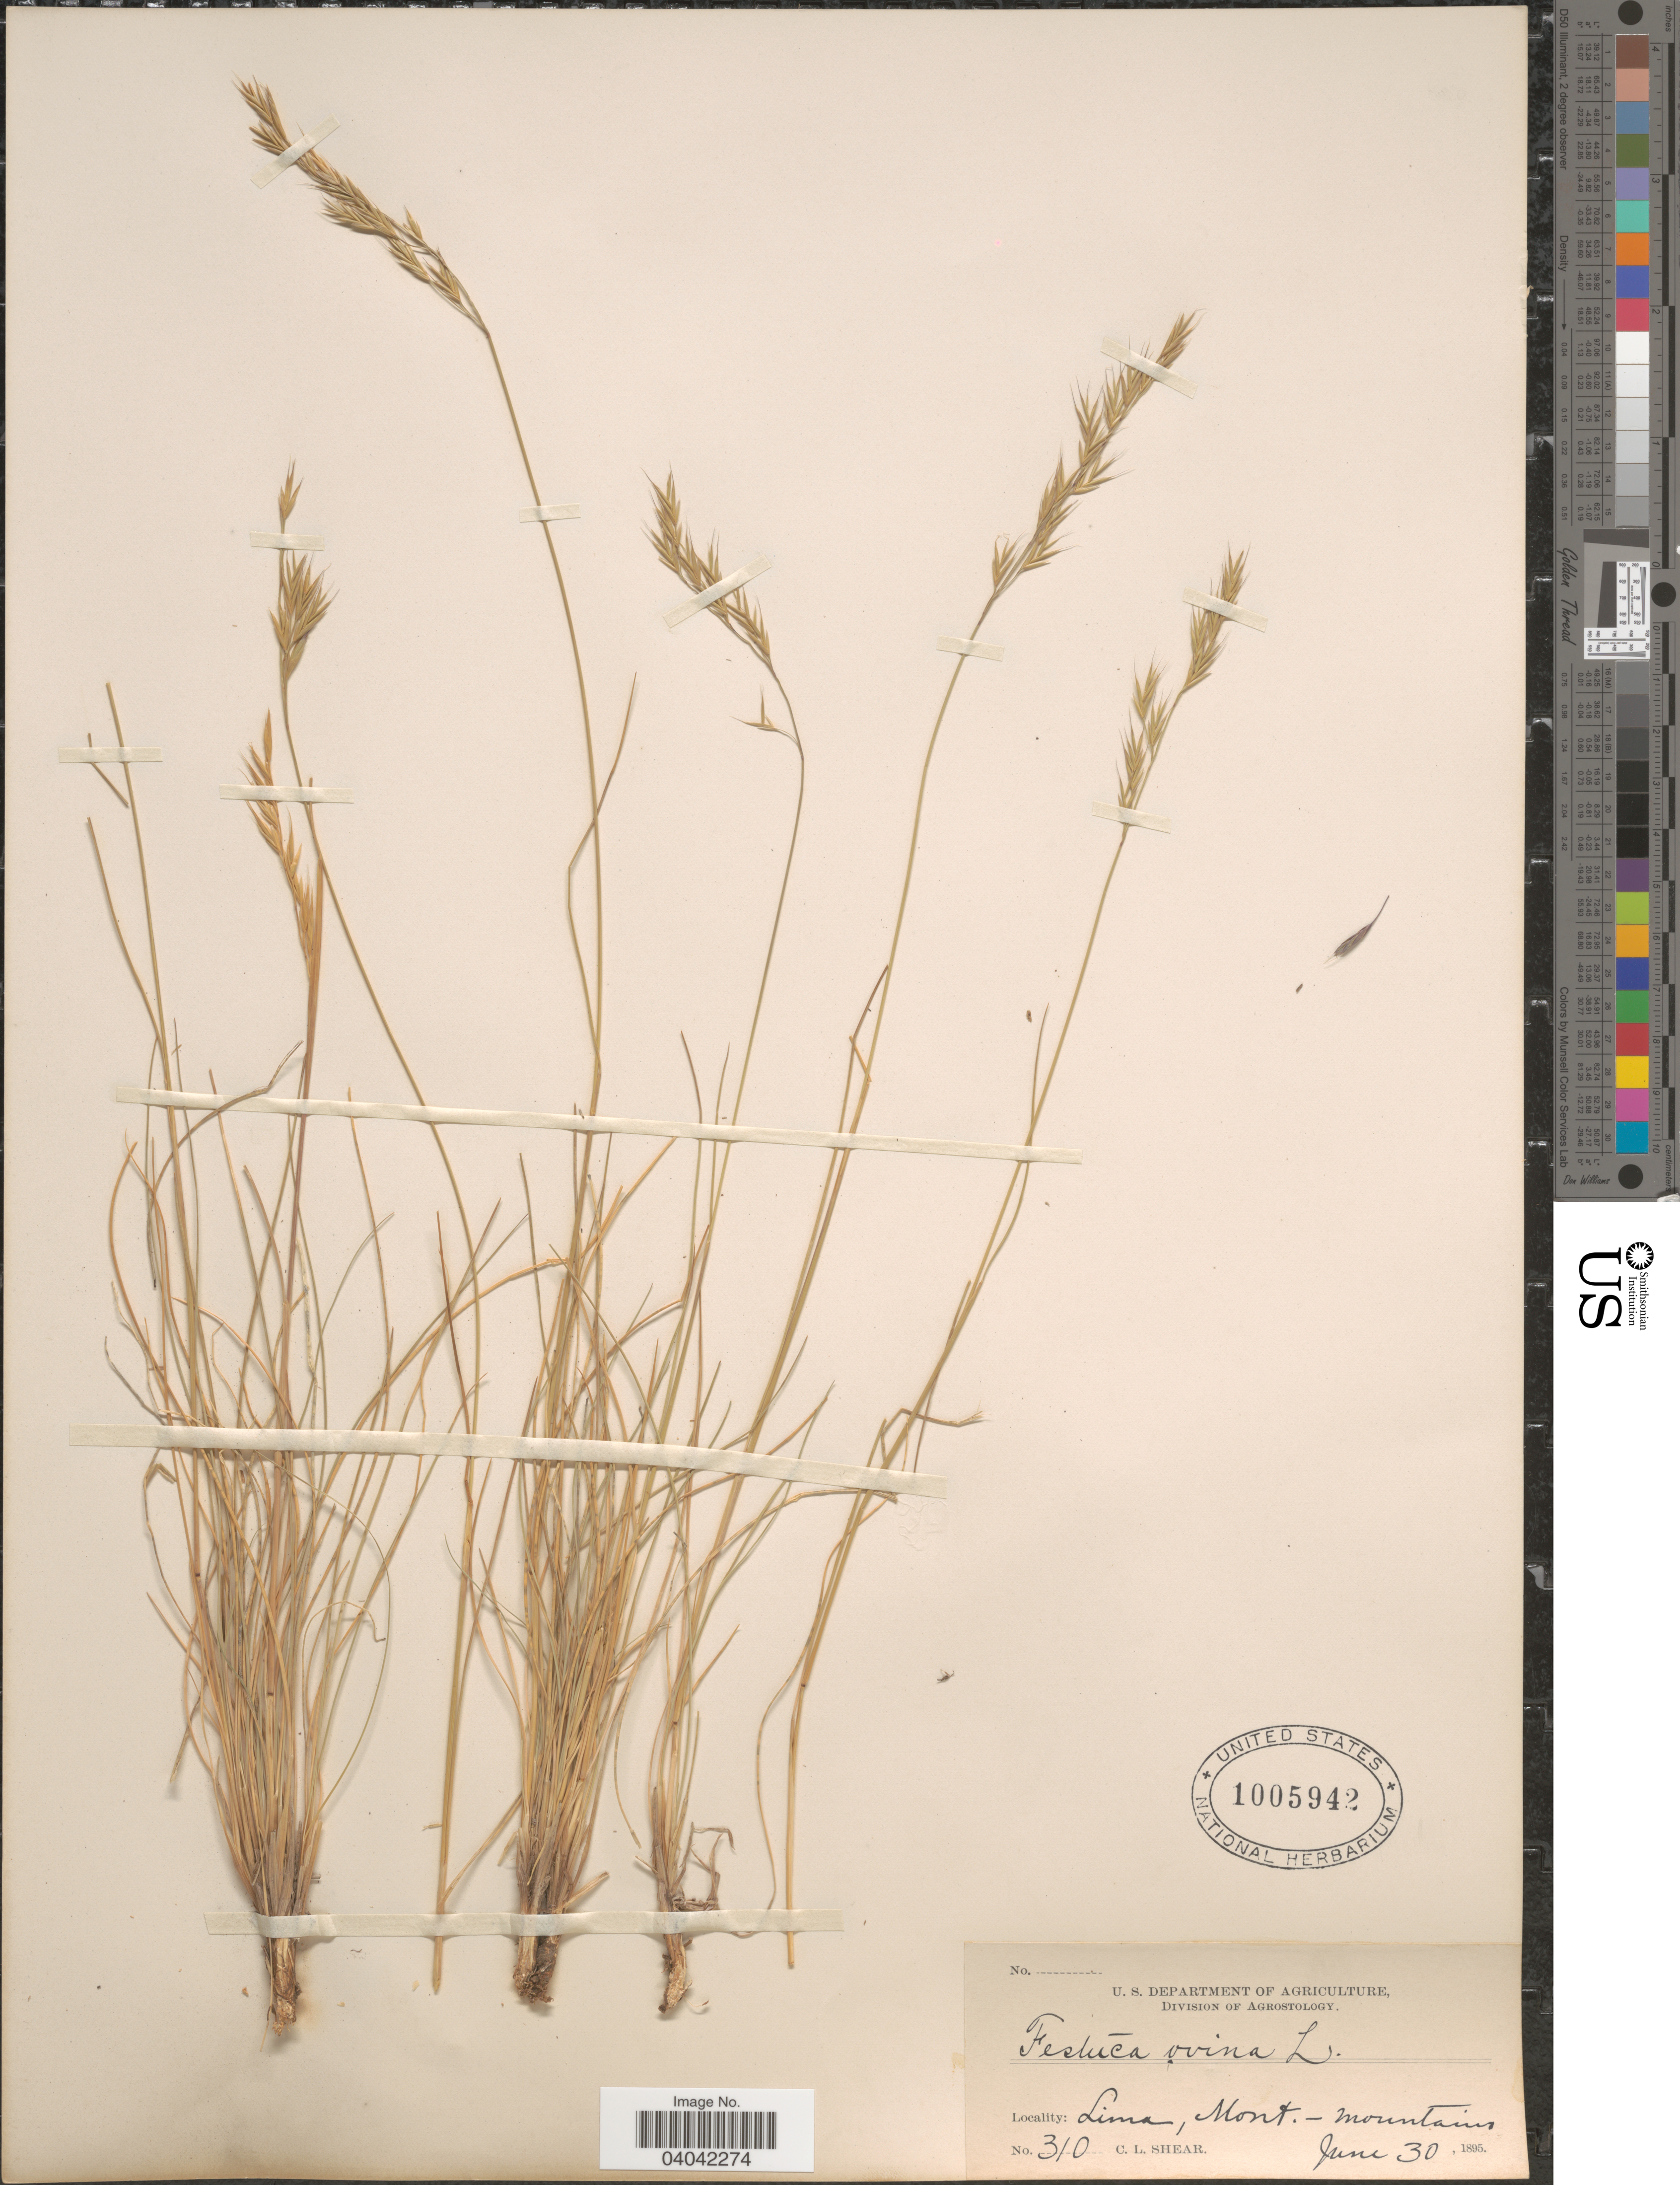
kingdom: Plantae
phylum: Tracheophyta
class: Liliopsida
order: Poales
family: Poaceae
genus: Festuca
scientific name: Festuca idahoensis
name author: Elmer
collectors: C. L. Shear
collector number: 310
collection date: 1895-06-30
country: United States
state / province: Montana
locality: Lima, Mont. - mountain.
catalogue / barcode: US 1005942